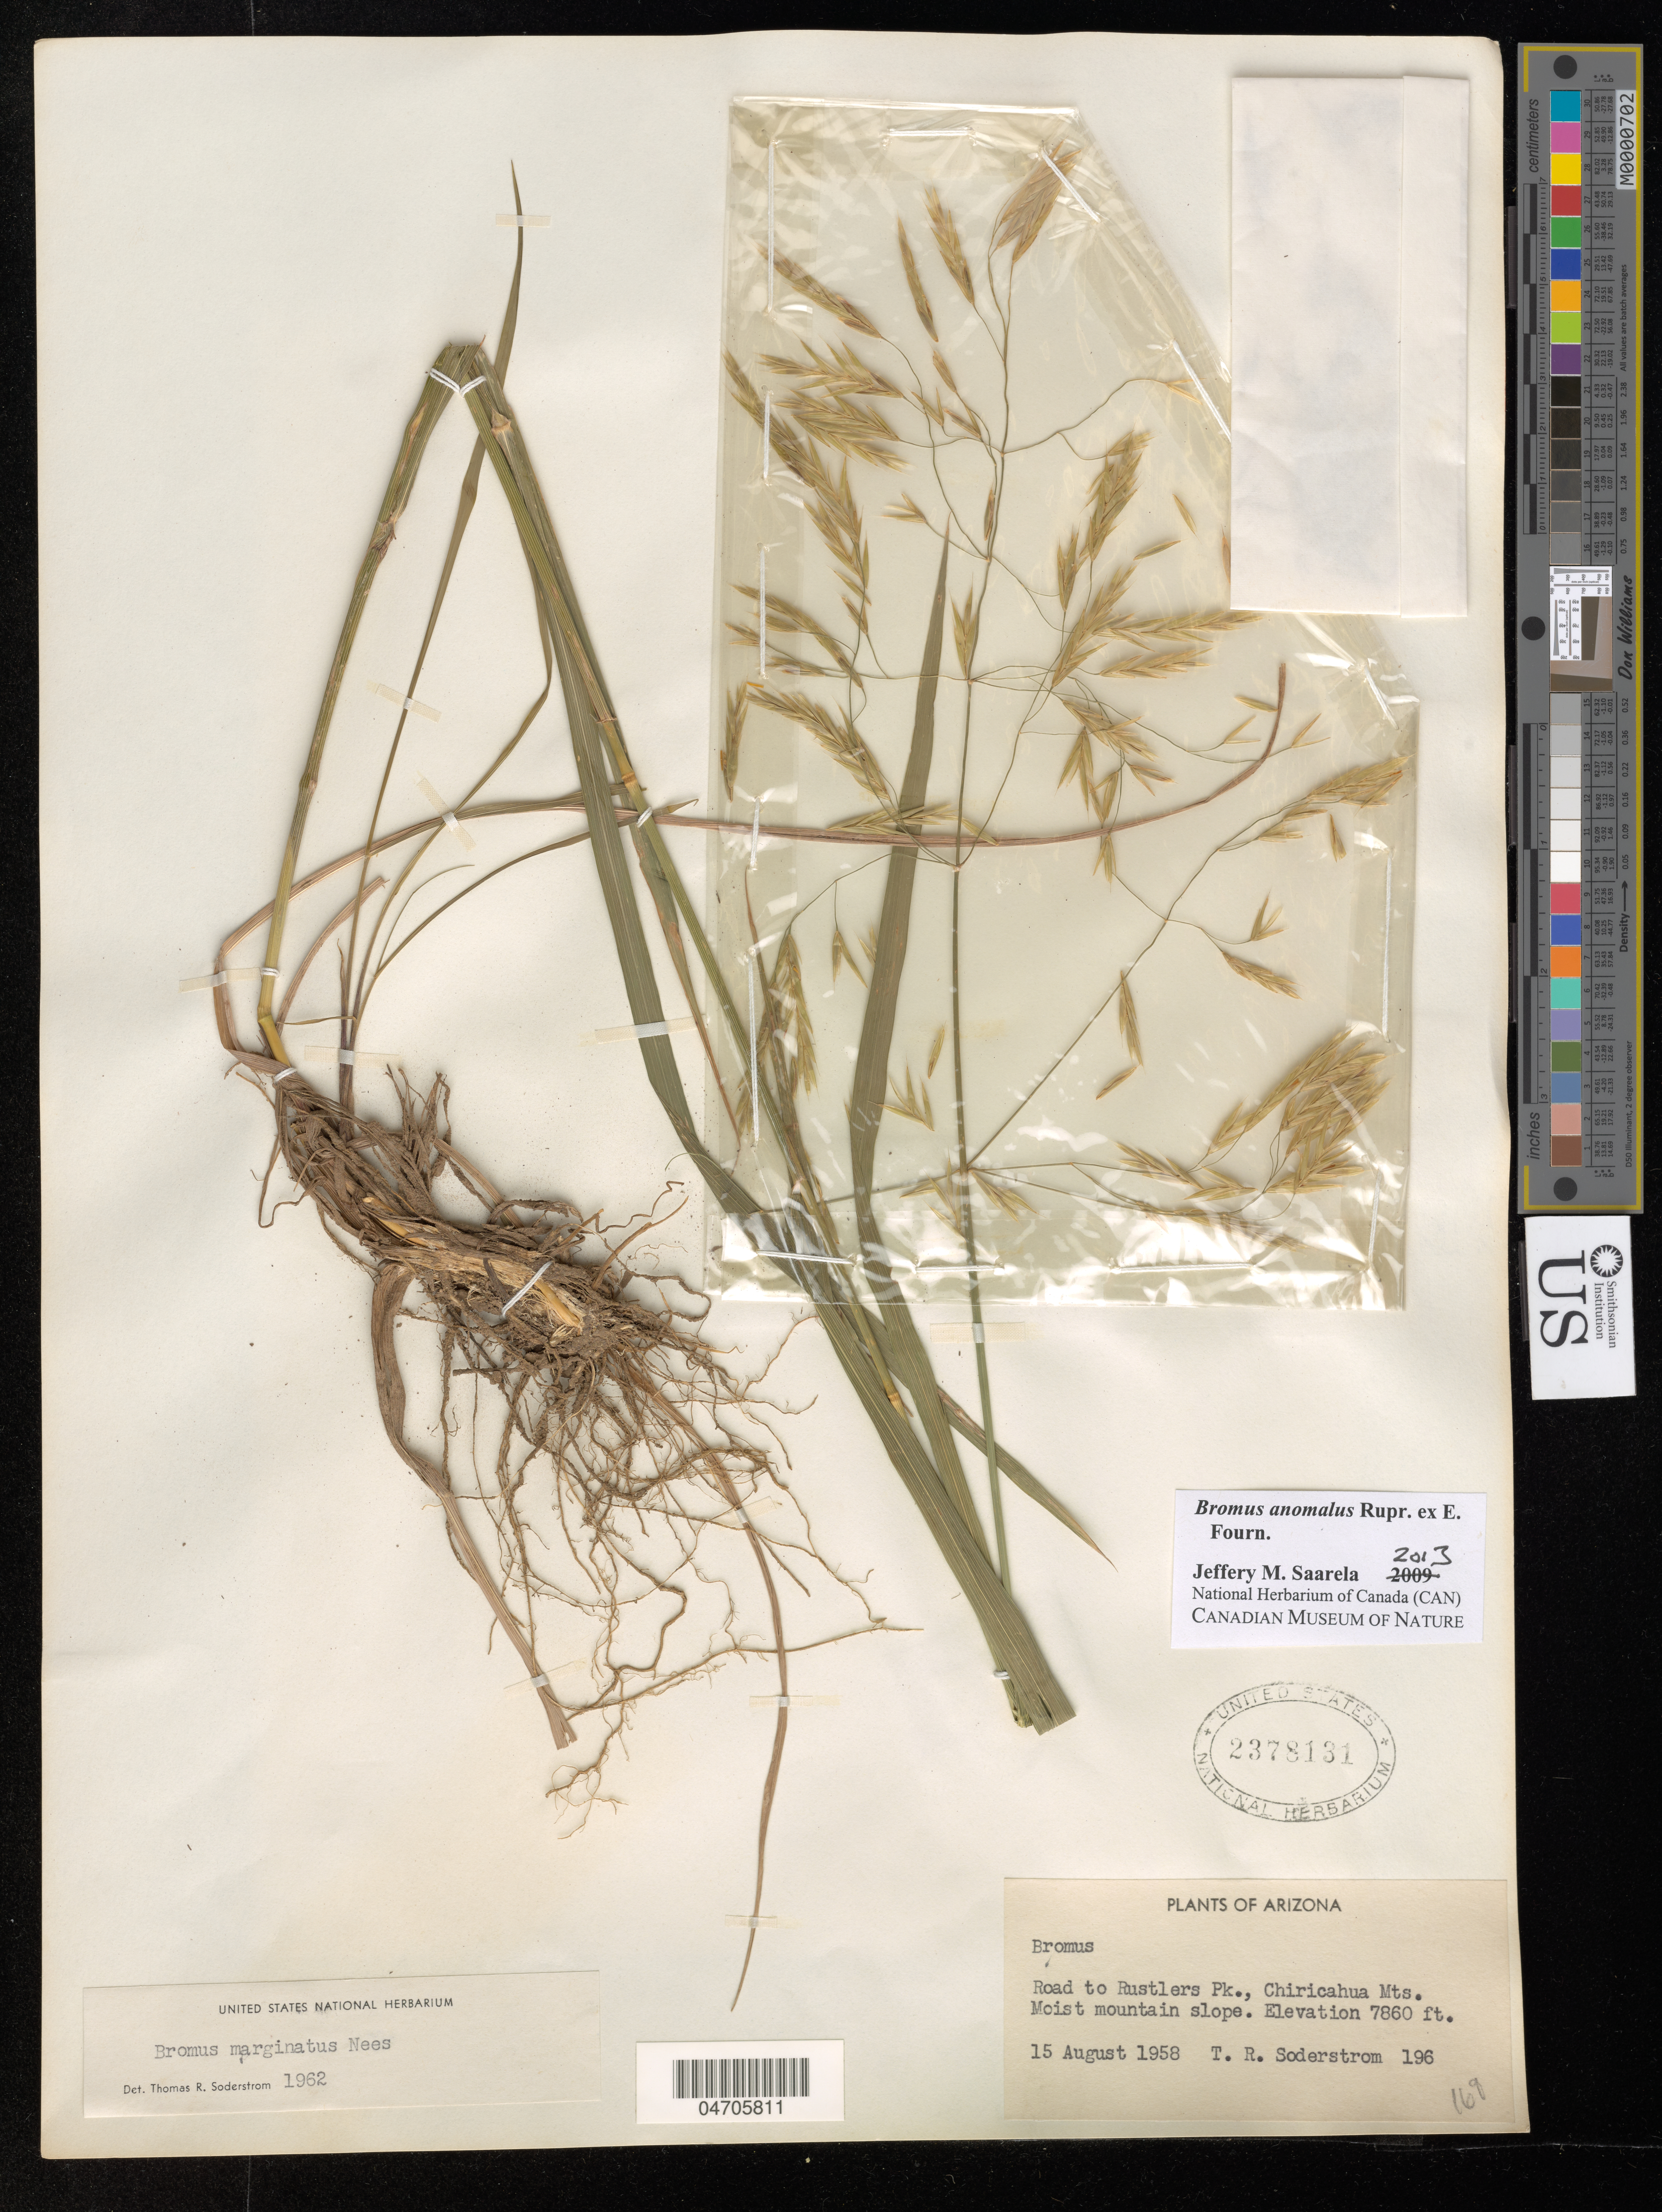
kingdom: Plantae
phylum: Tracheophyta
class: Liliopsida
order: Poales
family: Poaceae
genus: Bromus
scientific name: Bromus anomalus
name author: Rupr. ex E. Fourn.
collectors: T. R. Soderstrom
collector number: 196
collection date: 1958-08-15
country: United States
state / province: Arizona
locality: Road to Rustlers Pk., Chiricahua Mts. Moist mountain slope.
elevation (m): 2396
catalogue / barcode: US 2378131